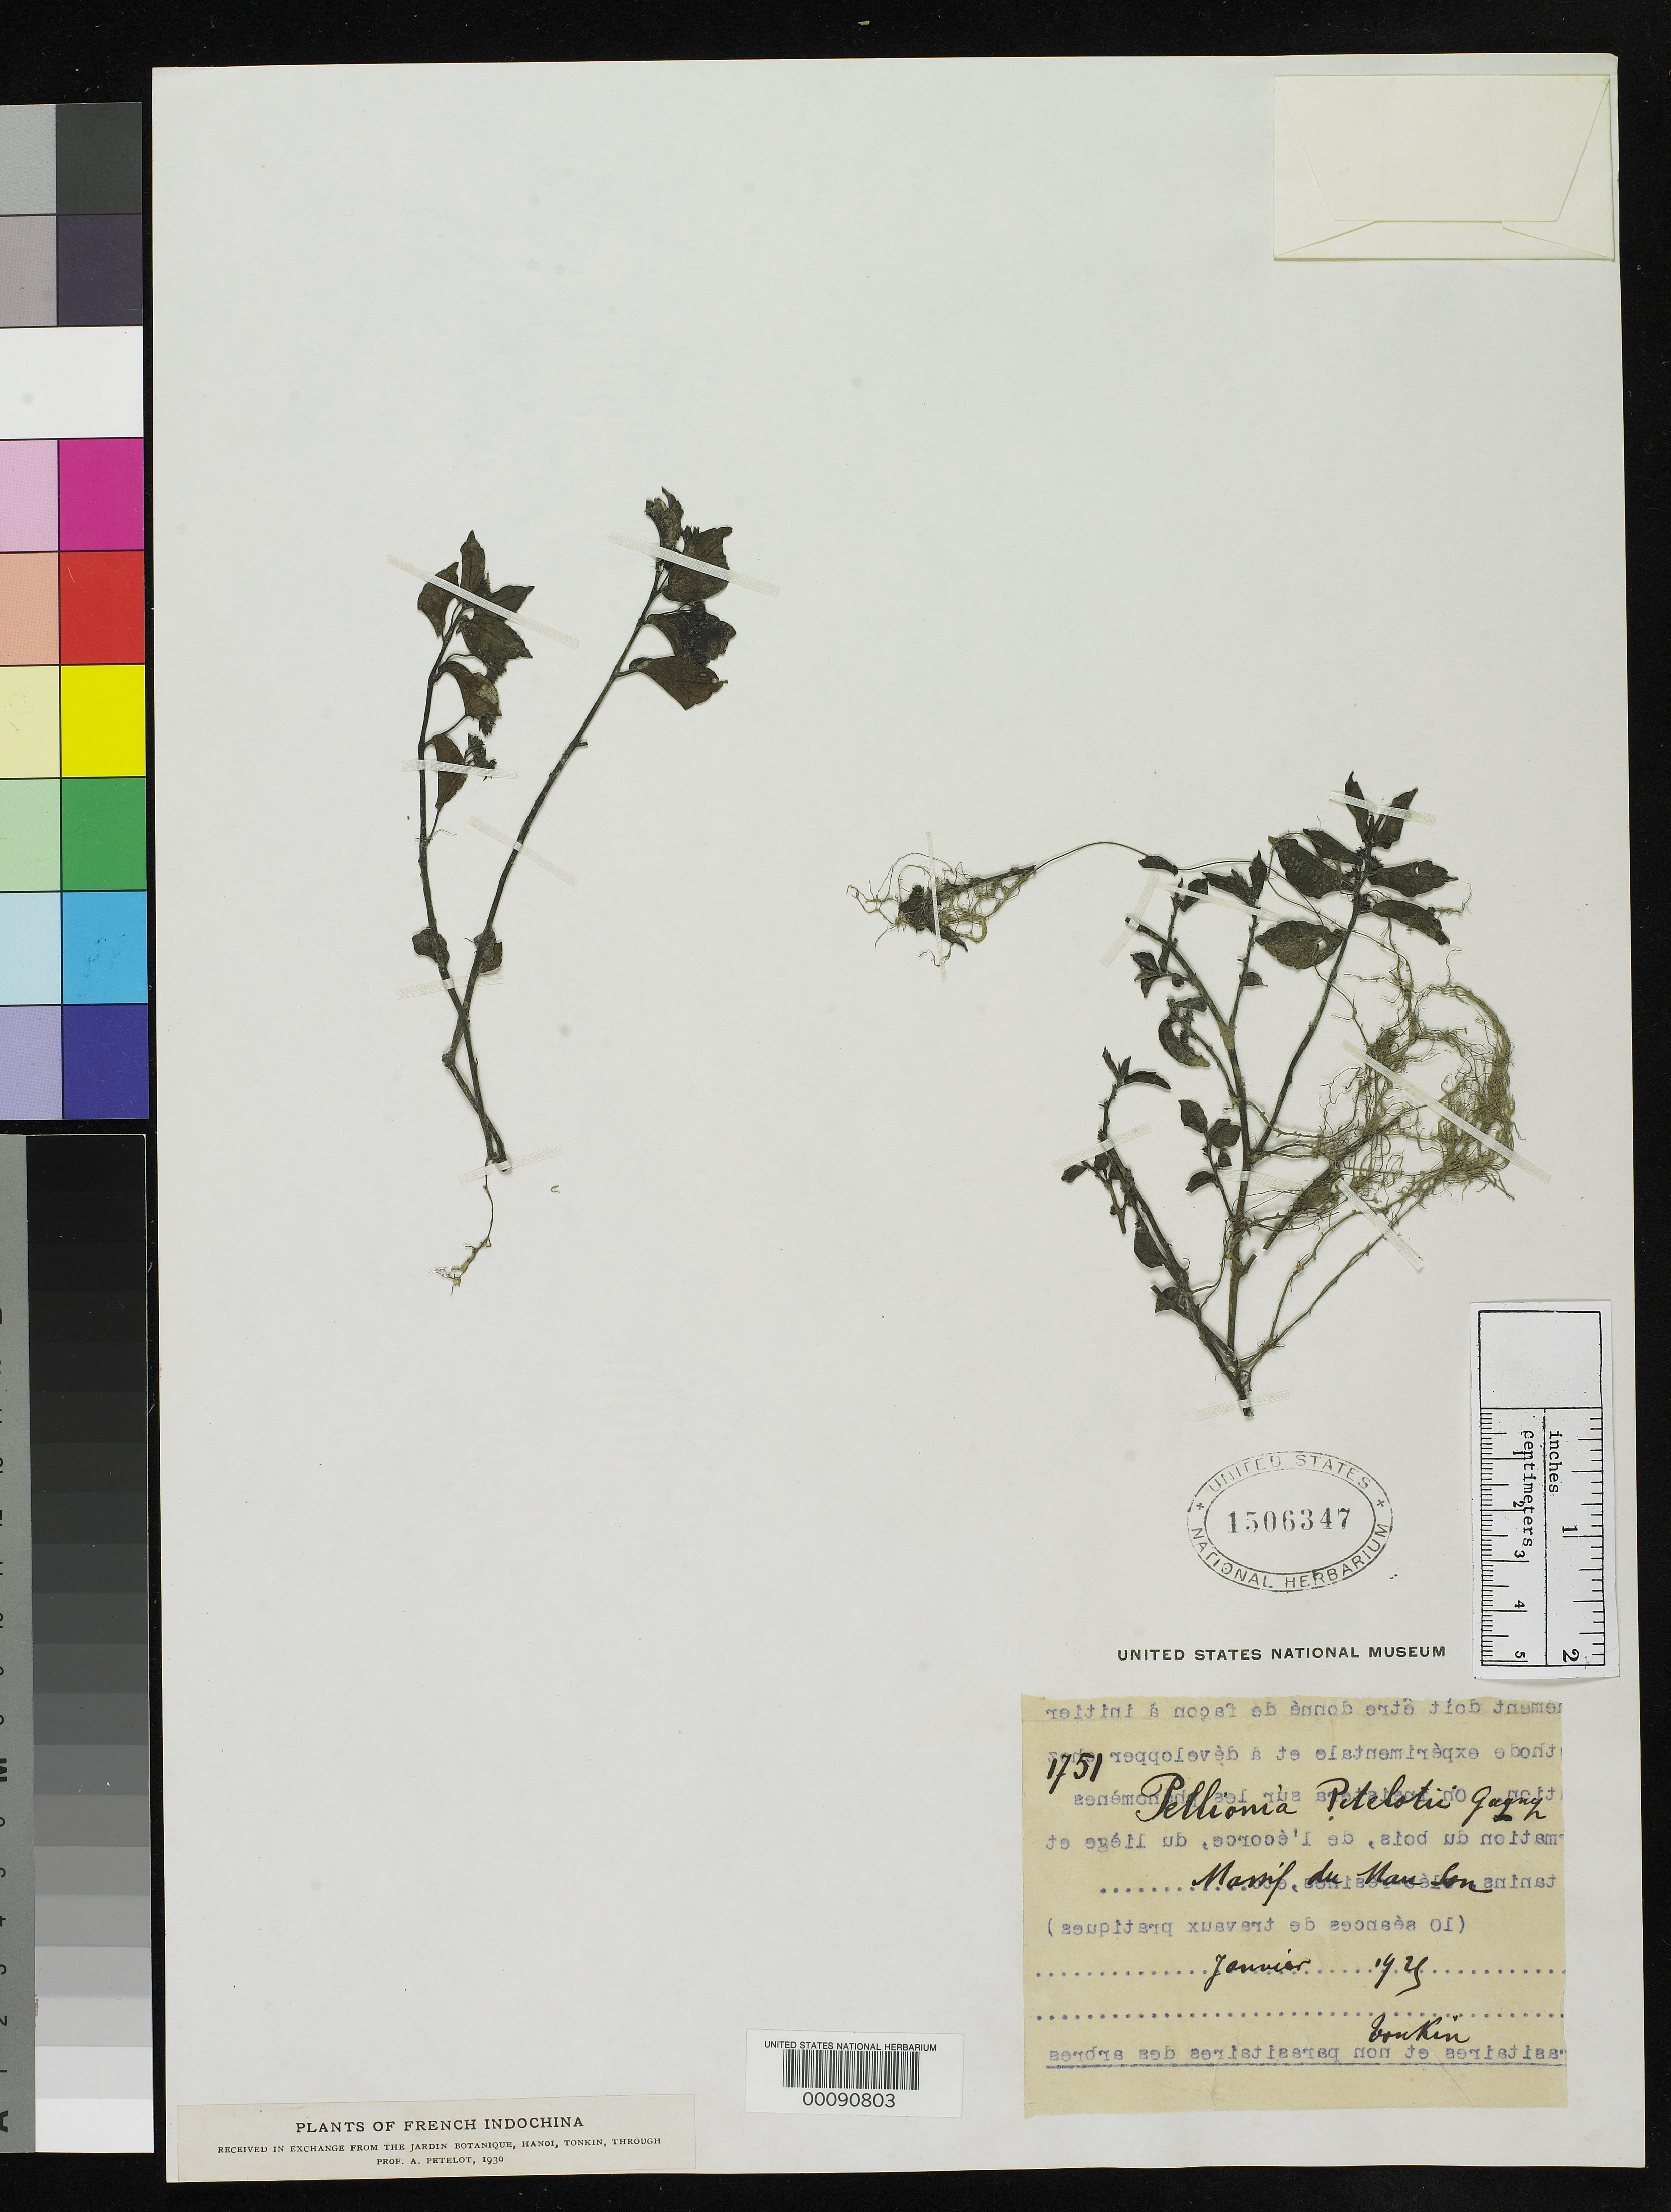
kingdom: Plantae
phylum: Tracheophyta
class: Magnoliopsida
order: Rosales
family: Urticaceae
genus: Pellionia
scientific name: Pellionia petelotii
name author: Gagnep.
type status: Type Fragment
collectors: P. A. Pételot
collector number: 1751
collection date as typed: Jan 1921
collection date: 1921-01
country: Vietnam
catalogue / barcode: US 1506347